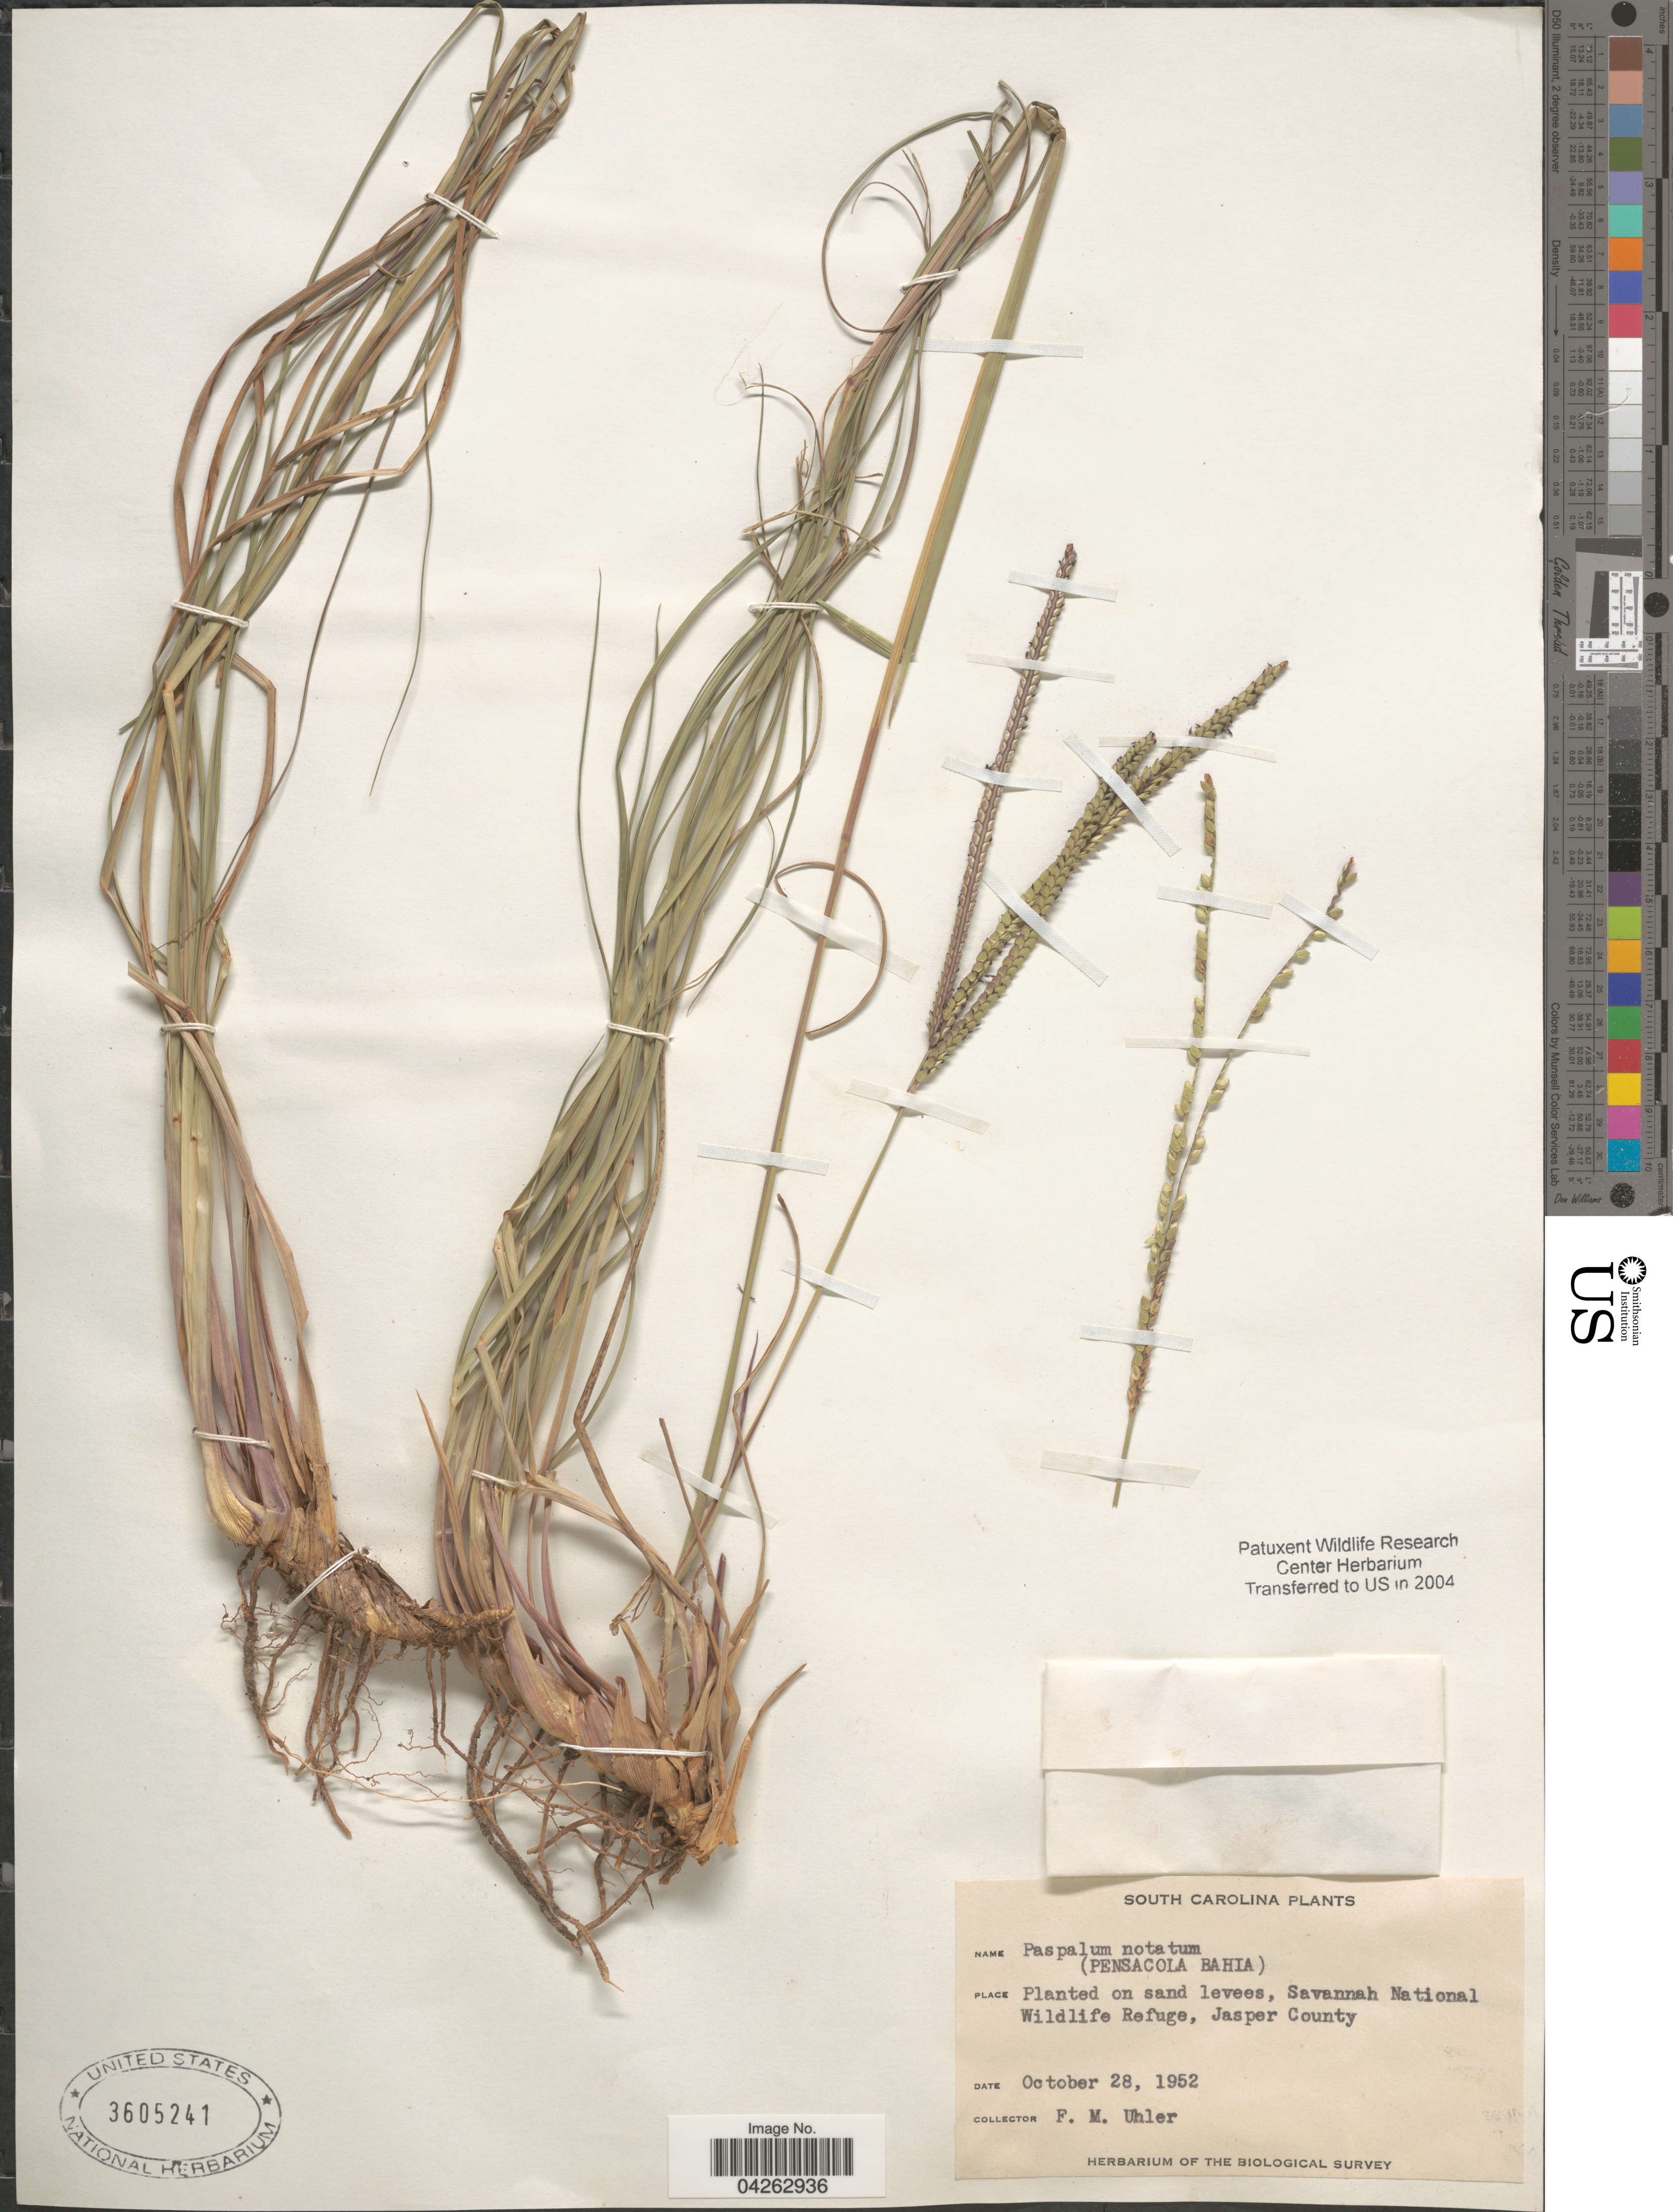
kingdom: Plantae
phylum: Tracheophyta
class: Liliopsida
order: Poales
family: Poaceae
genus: Paspalum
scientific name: Paspalum notatum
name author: Flüggé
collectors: F. M. Uhler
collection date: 1952-10-28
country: United States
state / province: South Carolina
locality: Savannah National Wildlife Refuge, Jasper County. The Biological Survey.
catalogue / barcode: US 3605241